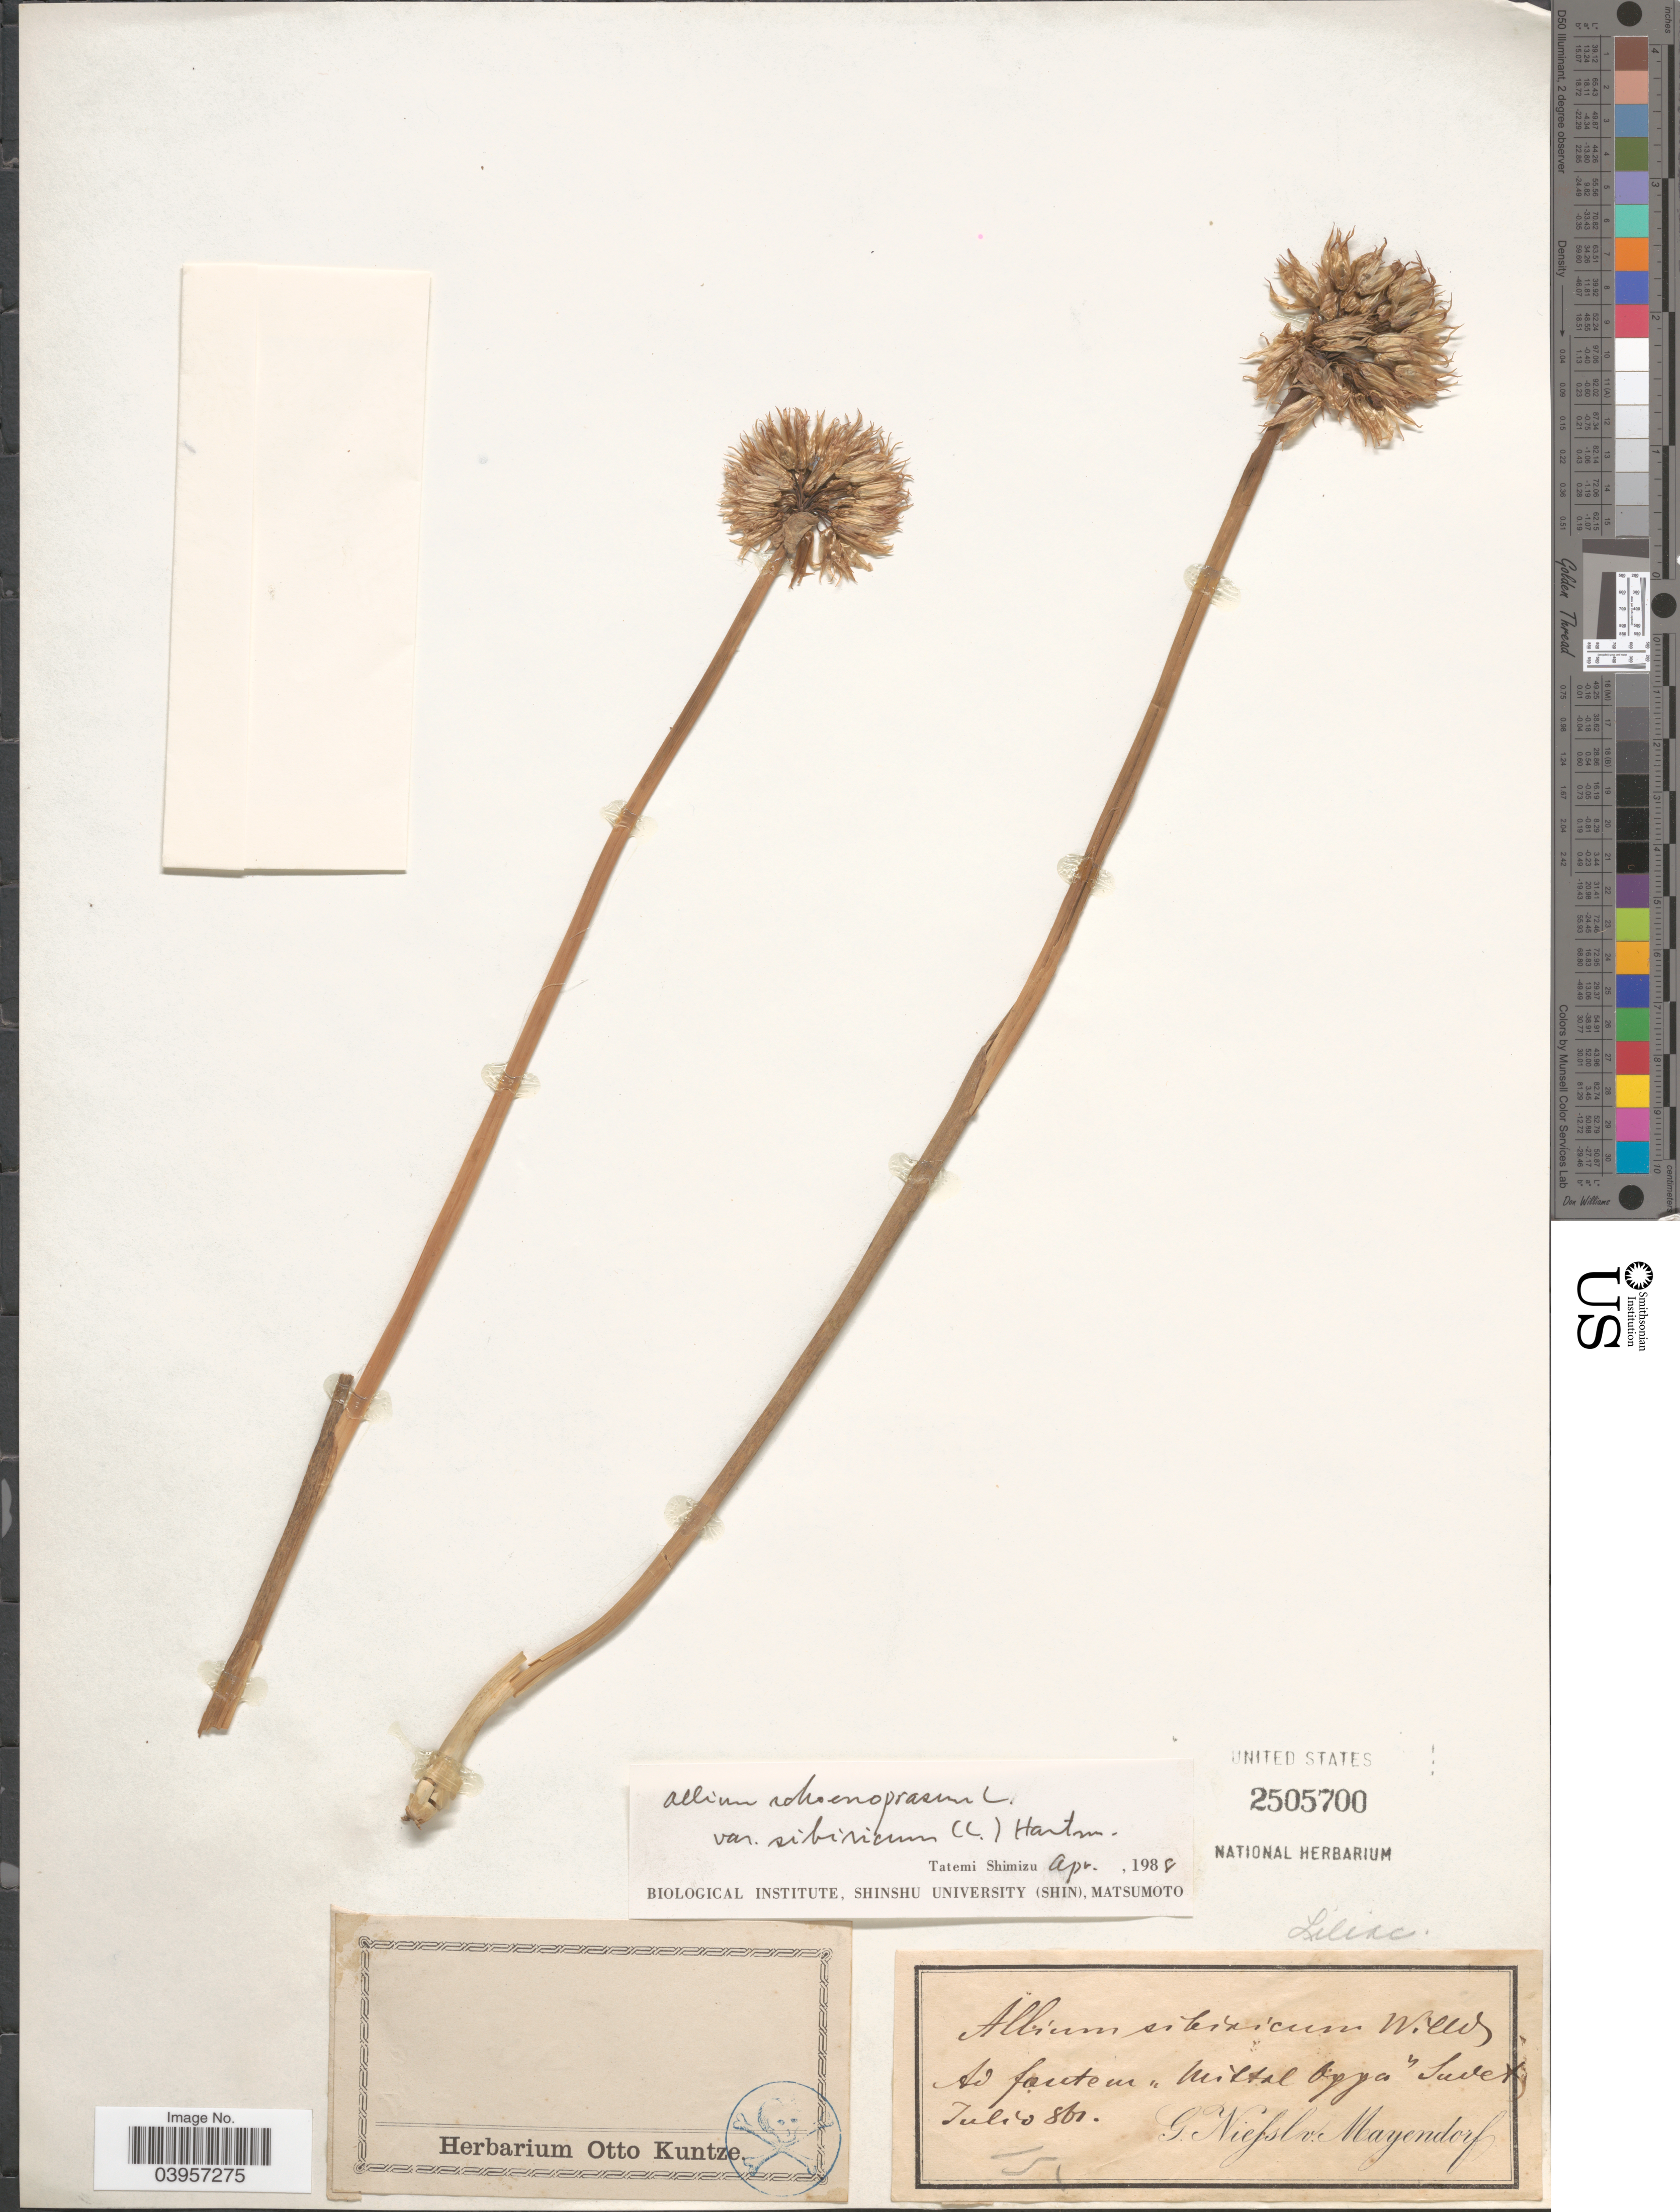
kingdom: Plantae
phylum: Tracheophyta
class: Liliopsida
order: Asparagales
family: Amaryllidaceae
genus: Allium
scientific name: Allium schoenoprasum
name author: L.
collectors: G. Mayendorf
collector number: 15*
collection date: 1861-07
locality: Ad fontem "Mittal Oppa" Suvets.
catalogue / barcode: US 2505700